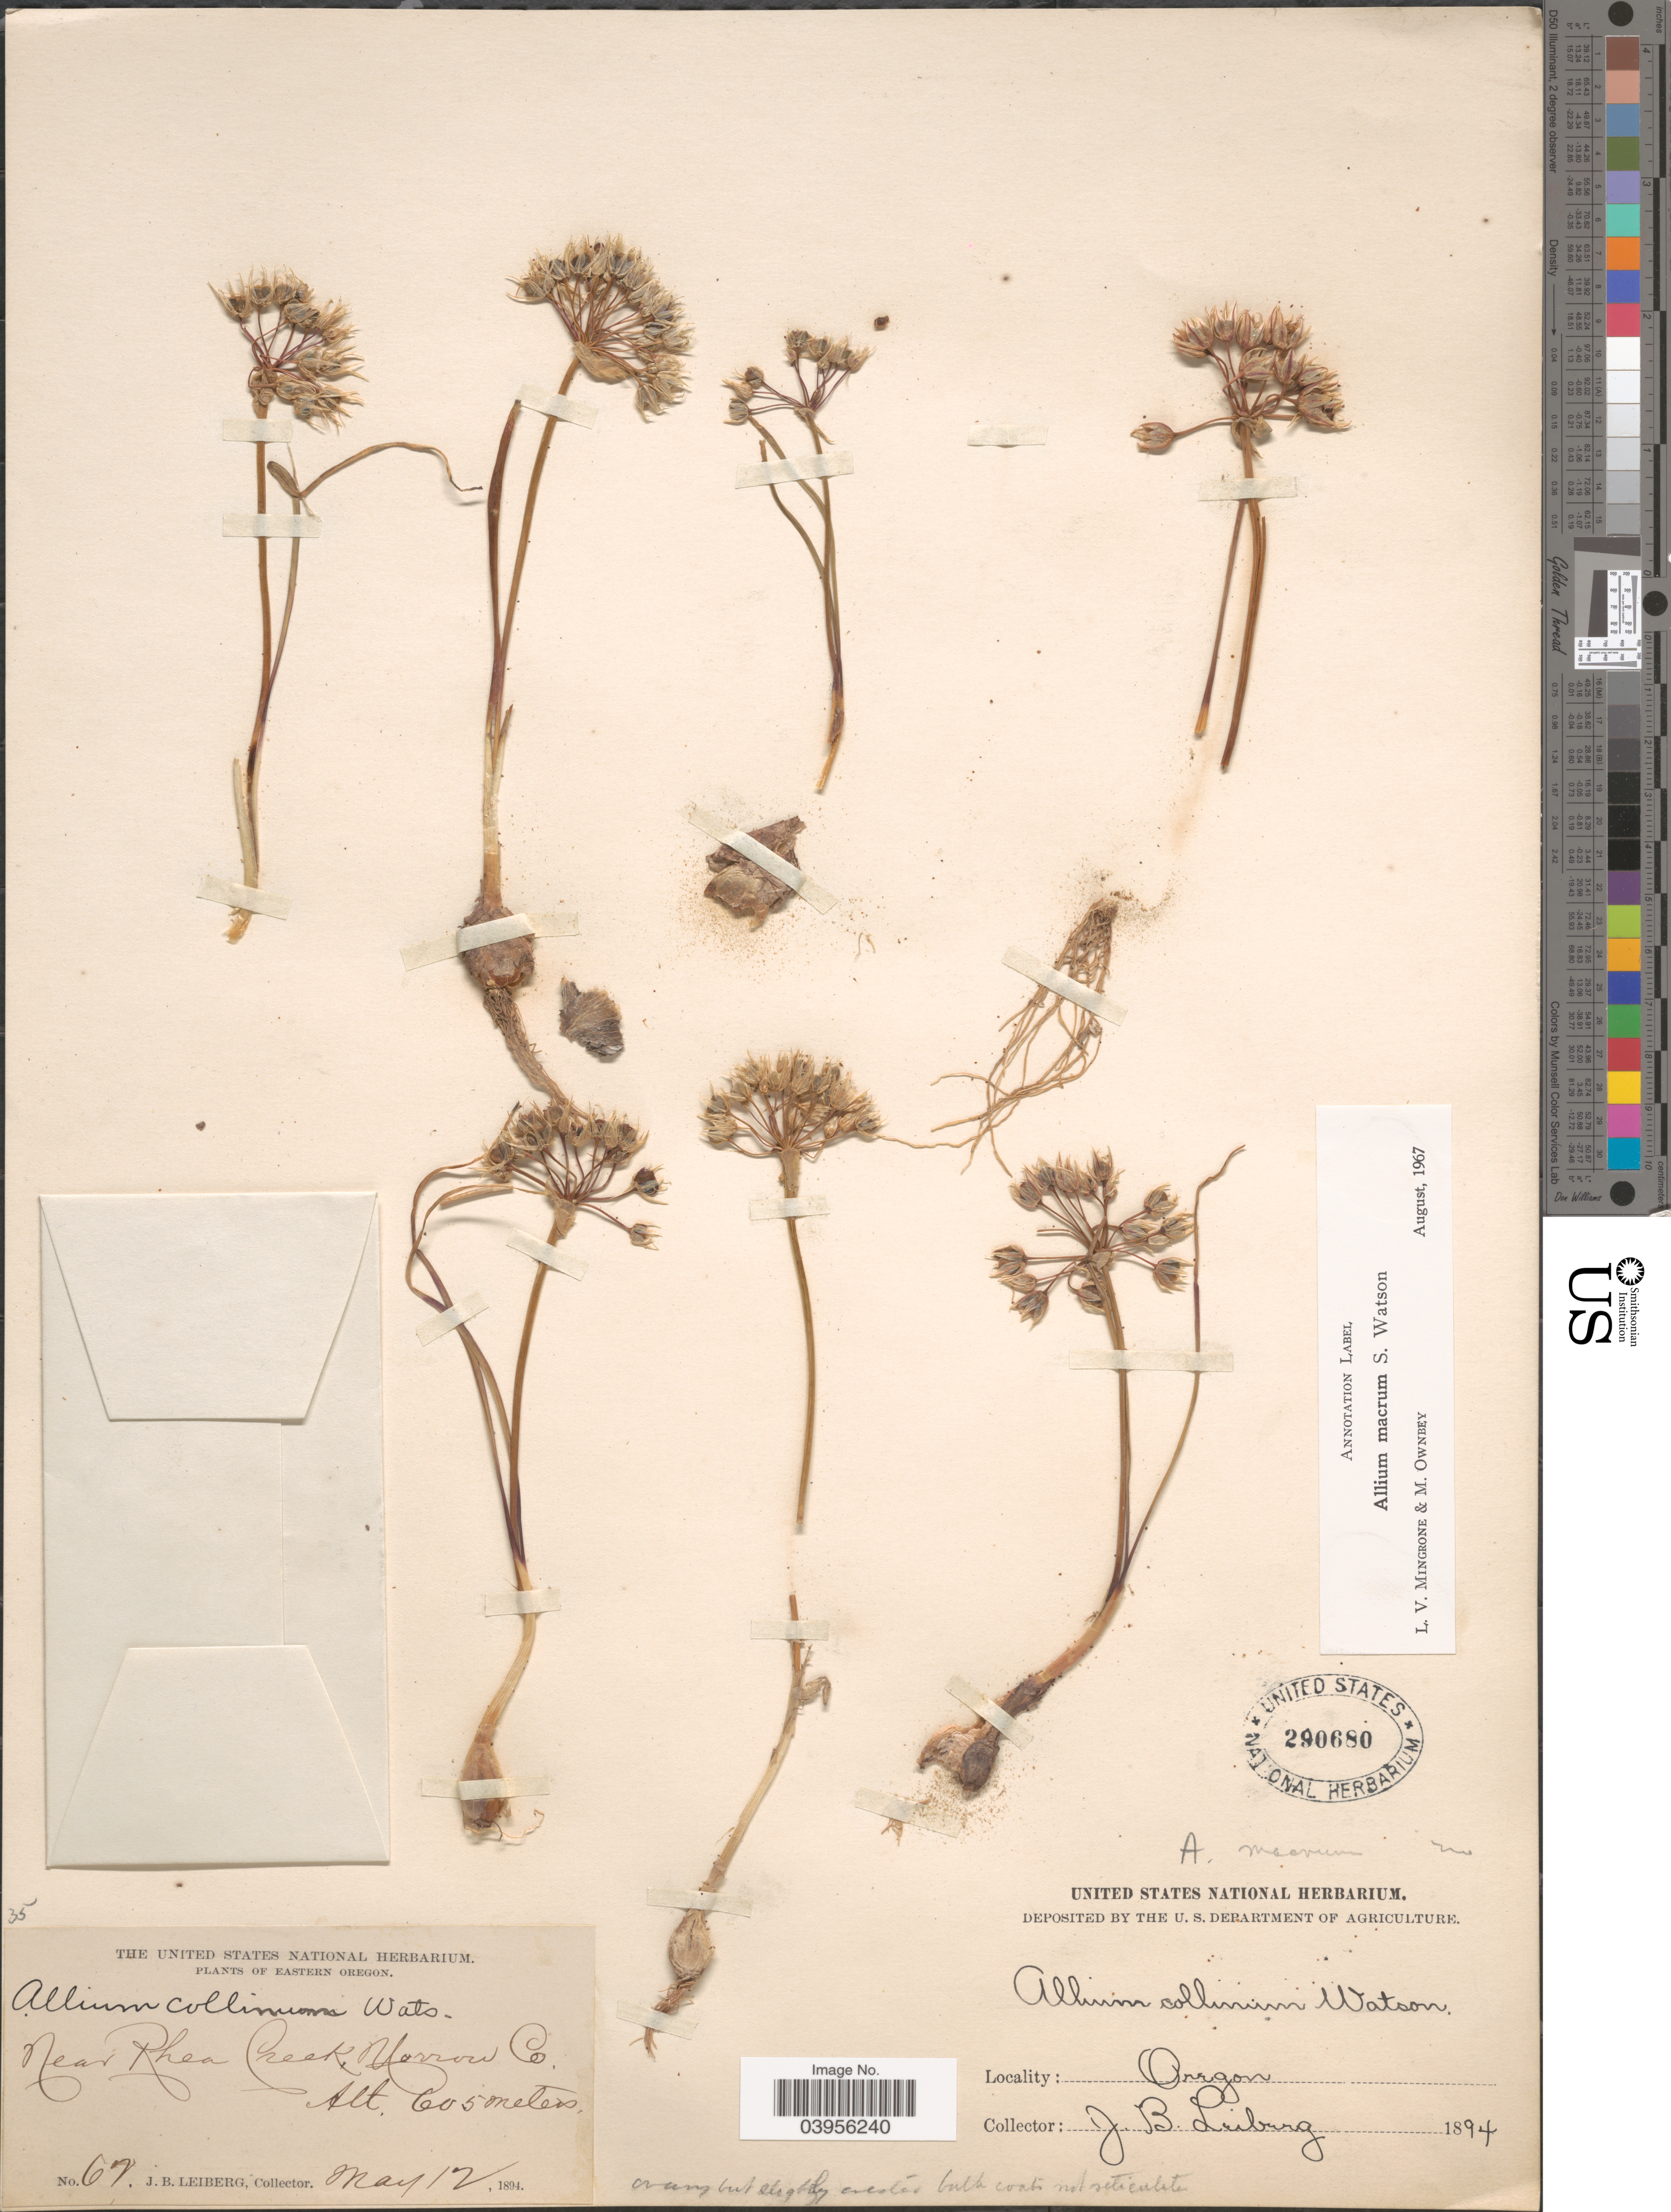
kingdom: Plantae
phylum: Tracheophyta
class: Liliopsida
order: Asparagales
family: Amaryllidaceae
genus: Allium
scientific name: Allium macrum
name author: S. Watson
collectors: J. B. Leiberg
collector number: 67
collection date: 1894-05-12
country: United States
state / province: Oregon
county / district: Morrow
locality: Eastern Oregon. Near Rhea Creek, Morrow Co.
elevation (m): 605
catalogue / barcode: US 290680